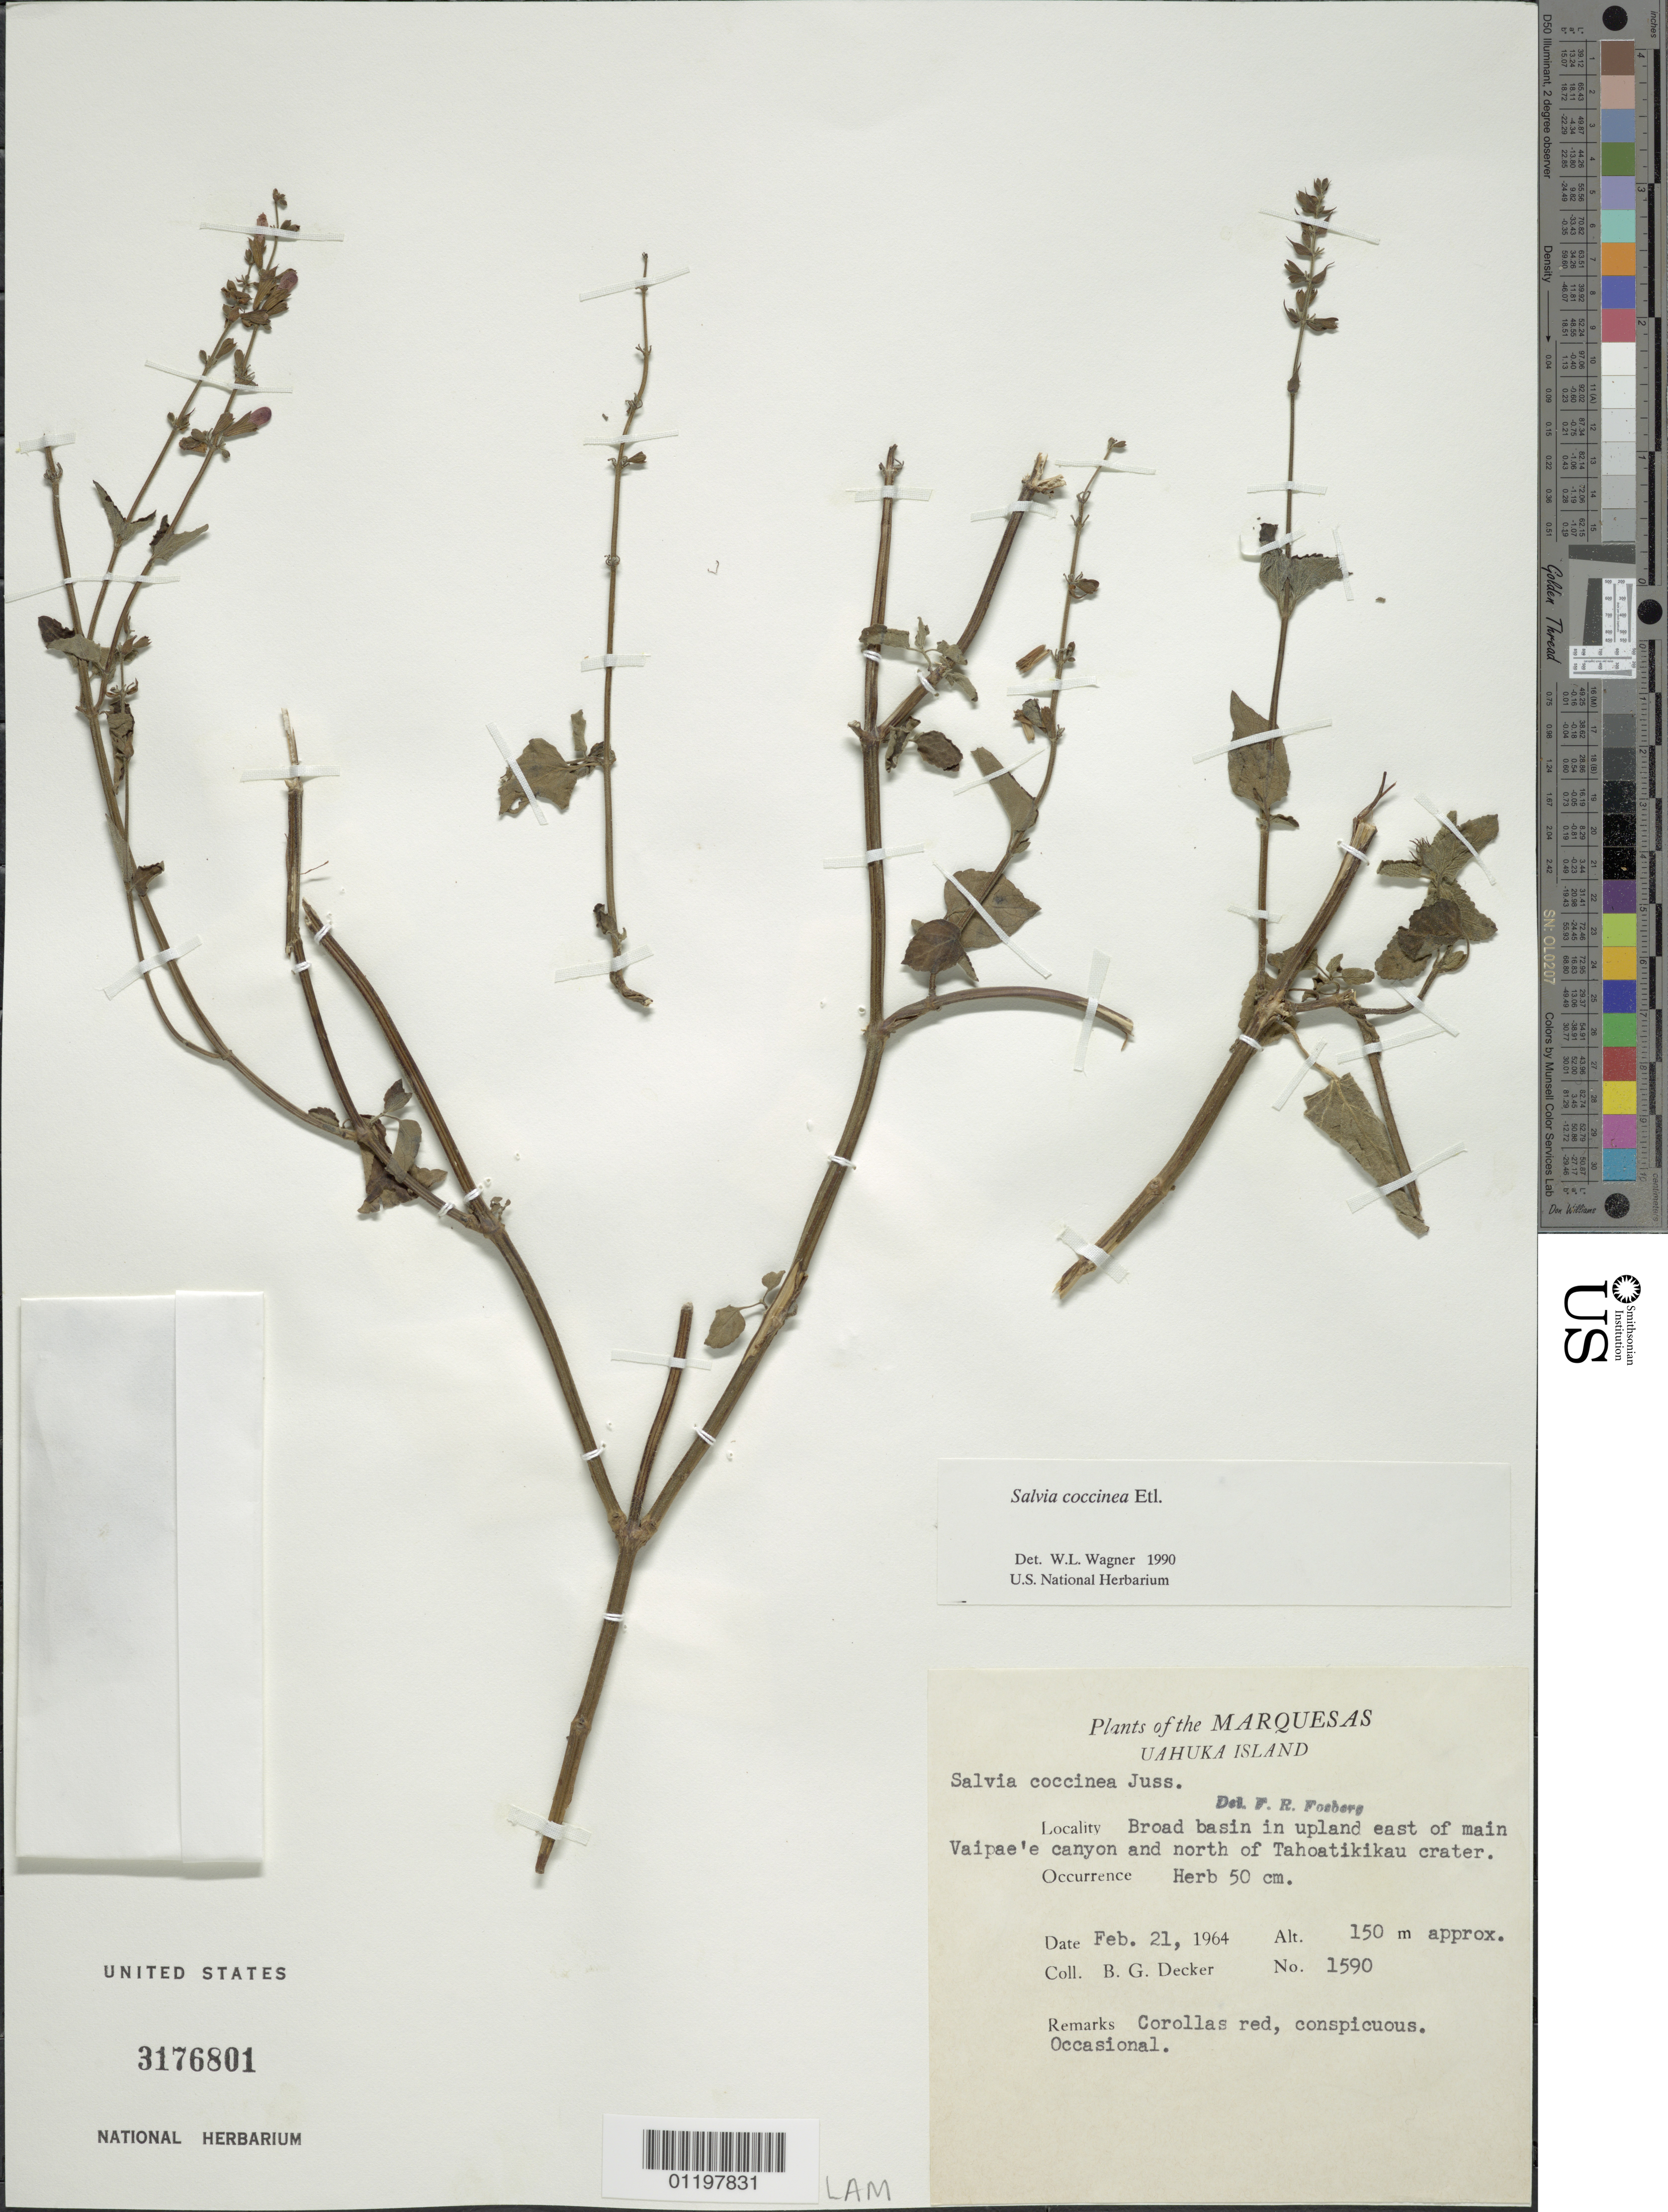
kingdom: Plantae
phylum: Tracheophyta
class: Magnoliopsida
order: Lamiales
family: Lamiaceae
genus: Salvia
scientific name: Salvia coccinea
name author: Etl.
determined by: Wagner, W. L., (BOT), Smithsonian Institution - National Museum of Natural History (UNITED STATES)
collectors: B. G. Decker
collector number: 1590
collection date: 1964-02-21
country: French Polynesia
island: Ua Huka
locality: broad basin in upland E of main Vaipae'e canyon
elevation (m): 150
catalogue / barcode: US 3176801